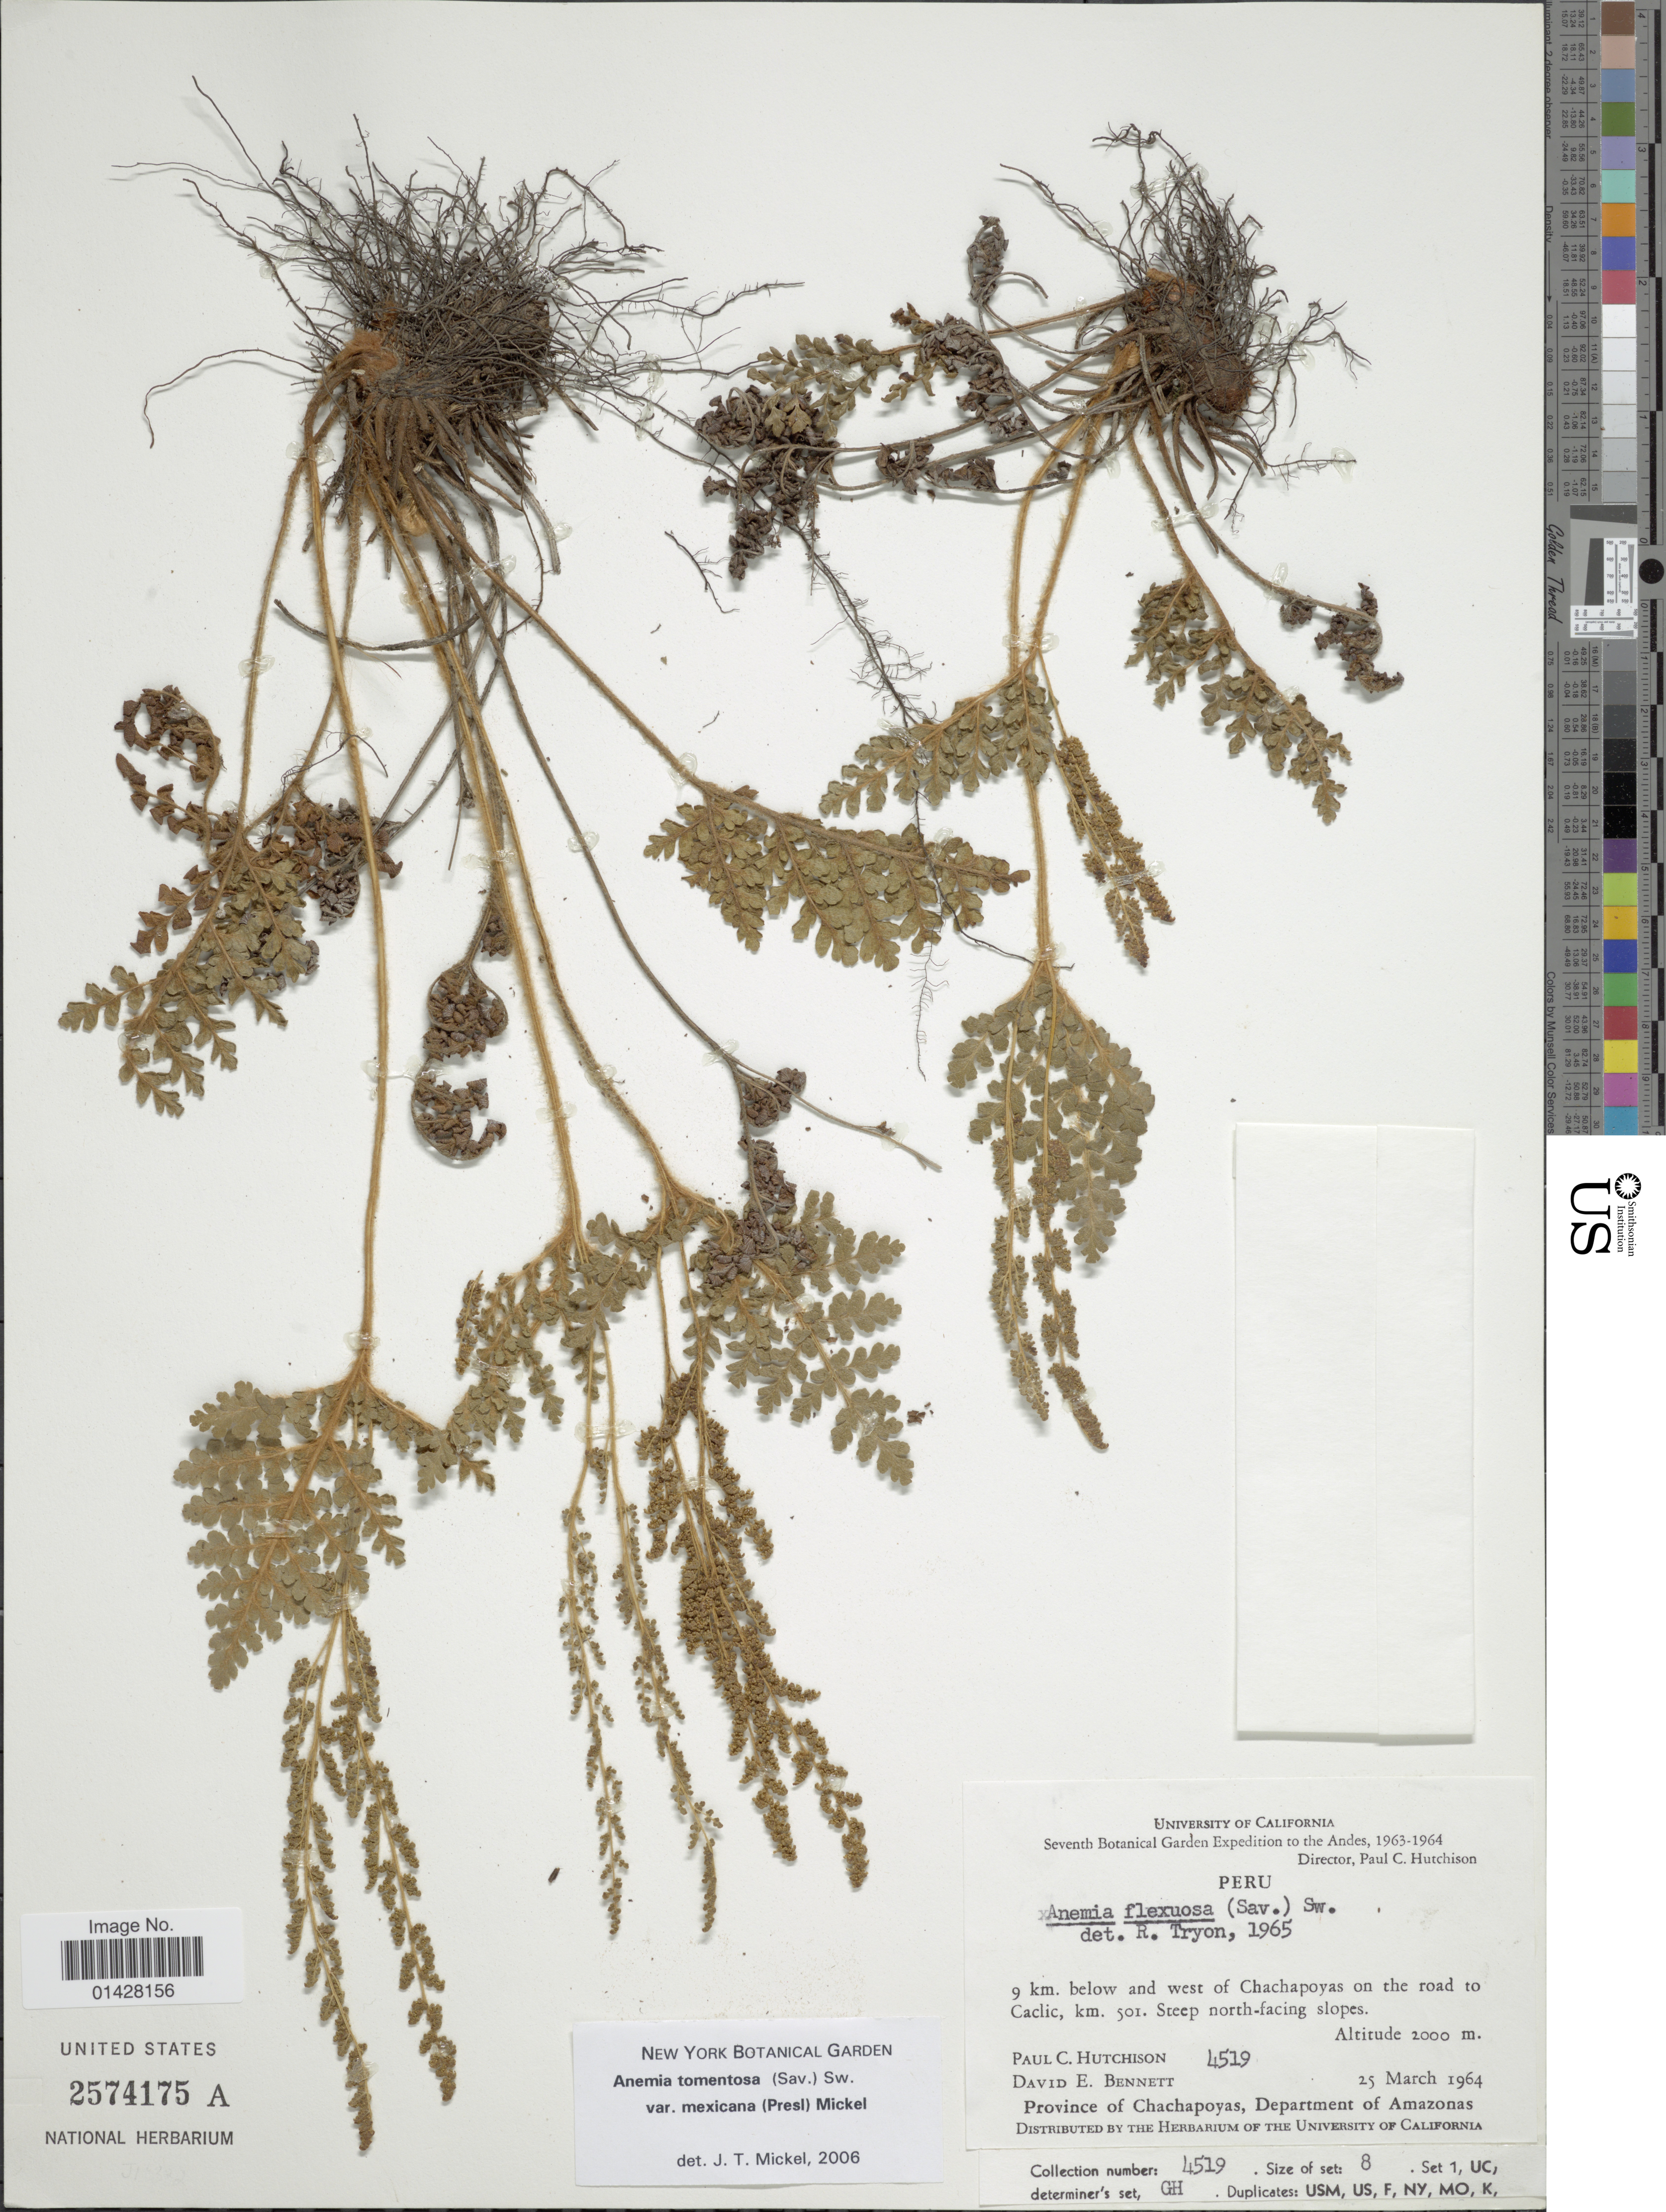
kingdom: Plantae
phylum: Tracheophyta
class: Polypodiopsida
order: Schizaeales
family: Anemiaceae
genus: Anemia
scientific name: Anemia tomentosa var. mexicana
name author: (C. Presl) Mickel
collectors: P. C. Hutchison & D. E. Bennett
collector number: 4519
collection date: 1964-03-25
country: Peru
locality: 9 km. below and west of Chachapoyas on the road to Caclic, km. 501. Steep north-facing slopes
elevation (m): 2000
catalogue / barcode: US 2574175A